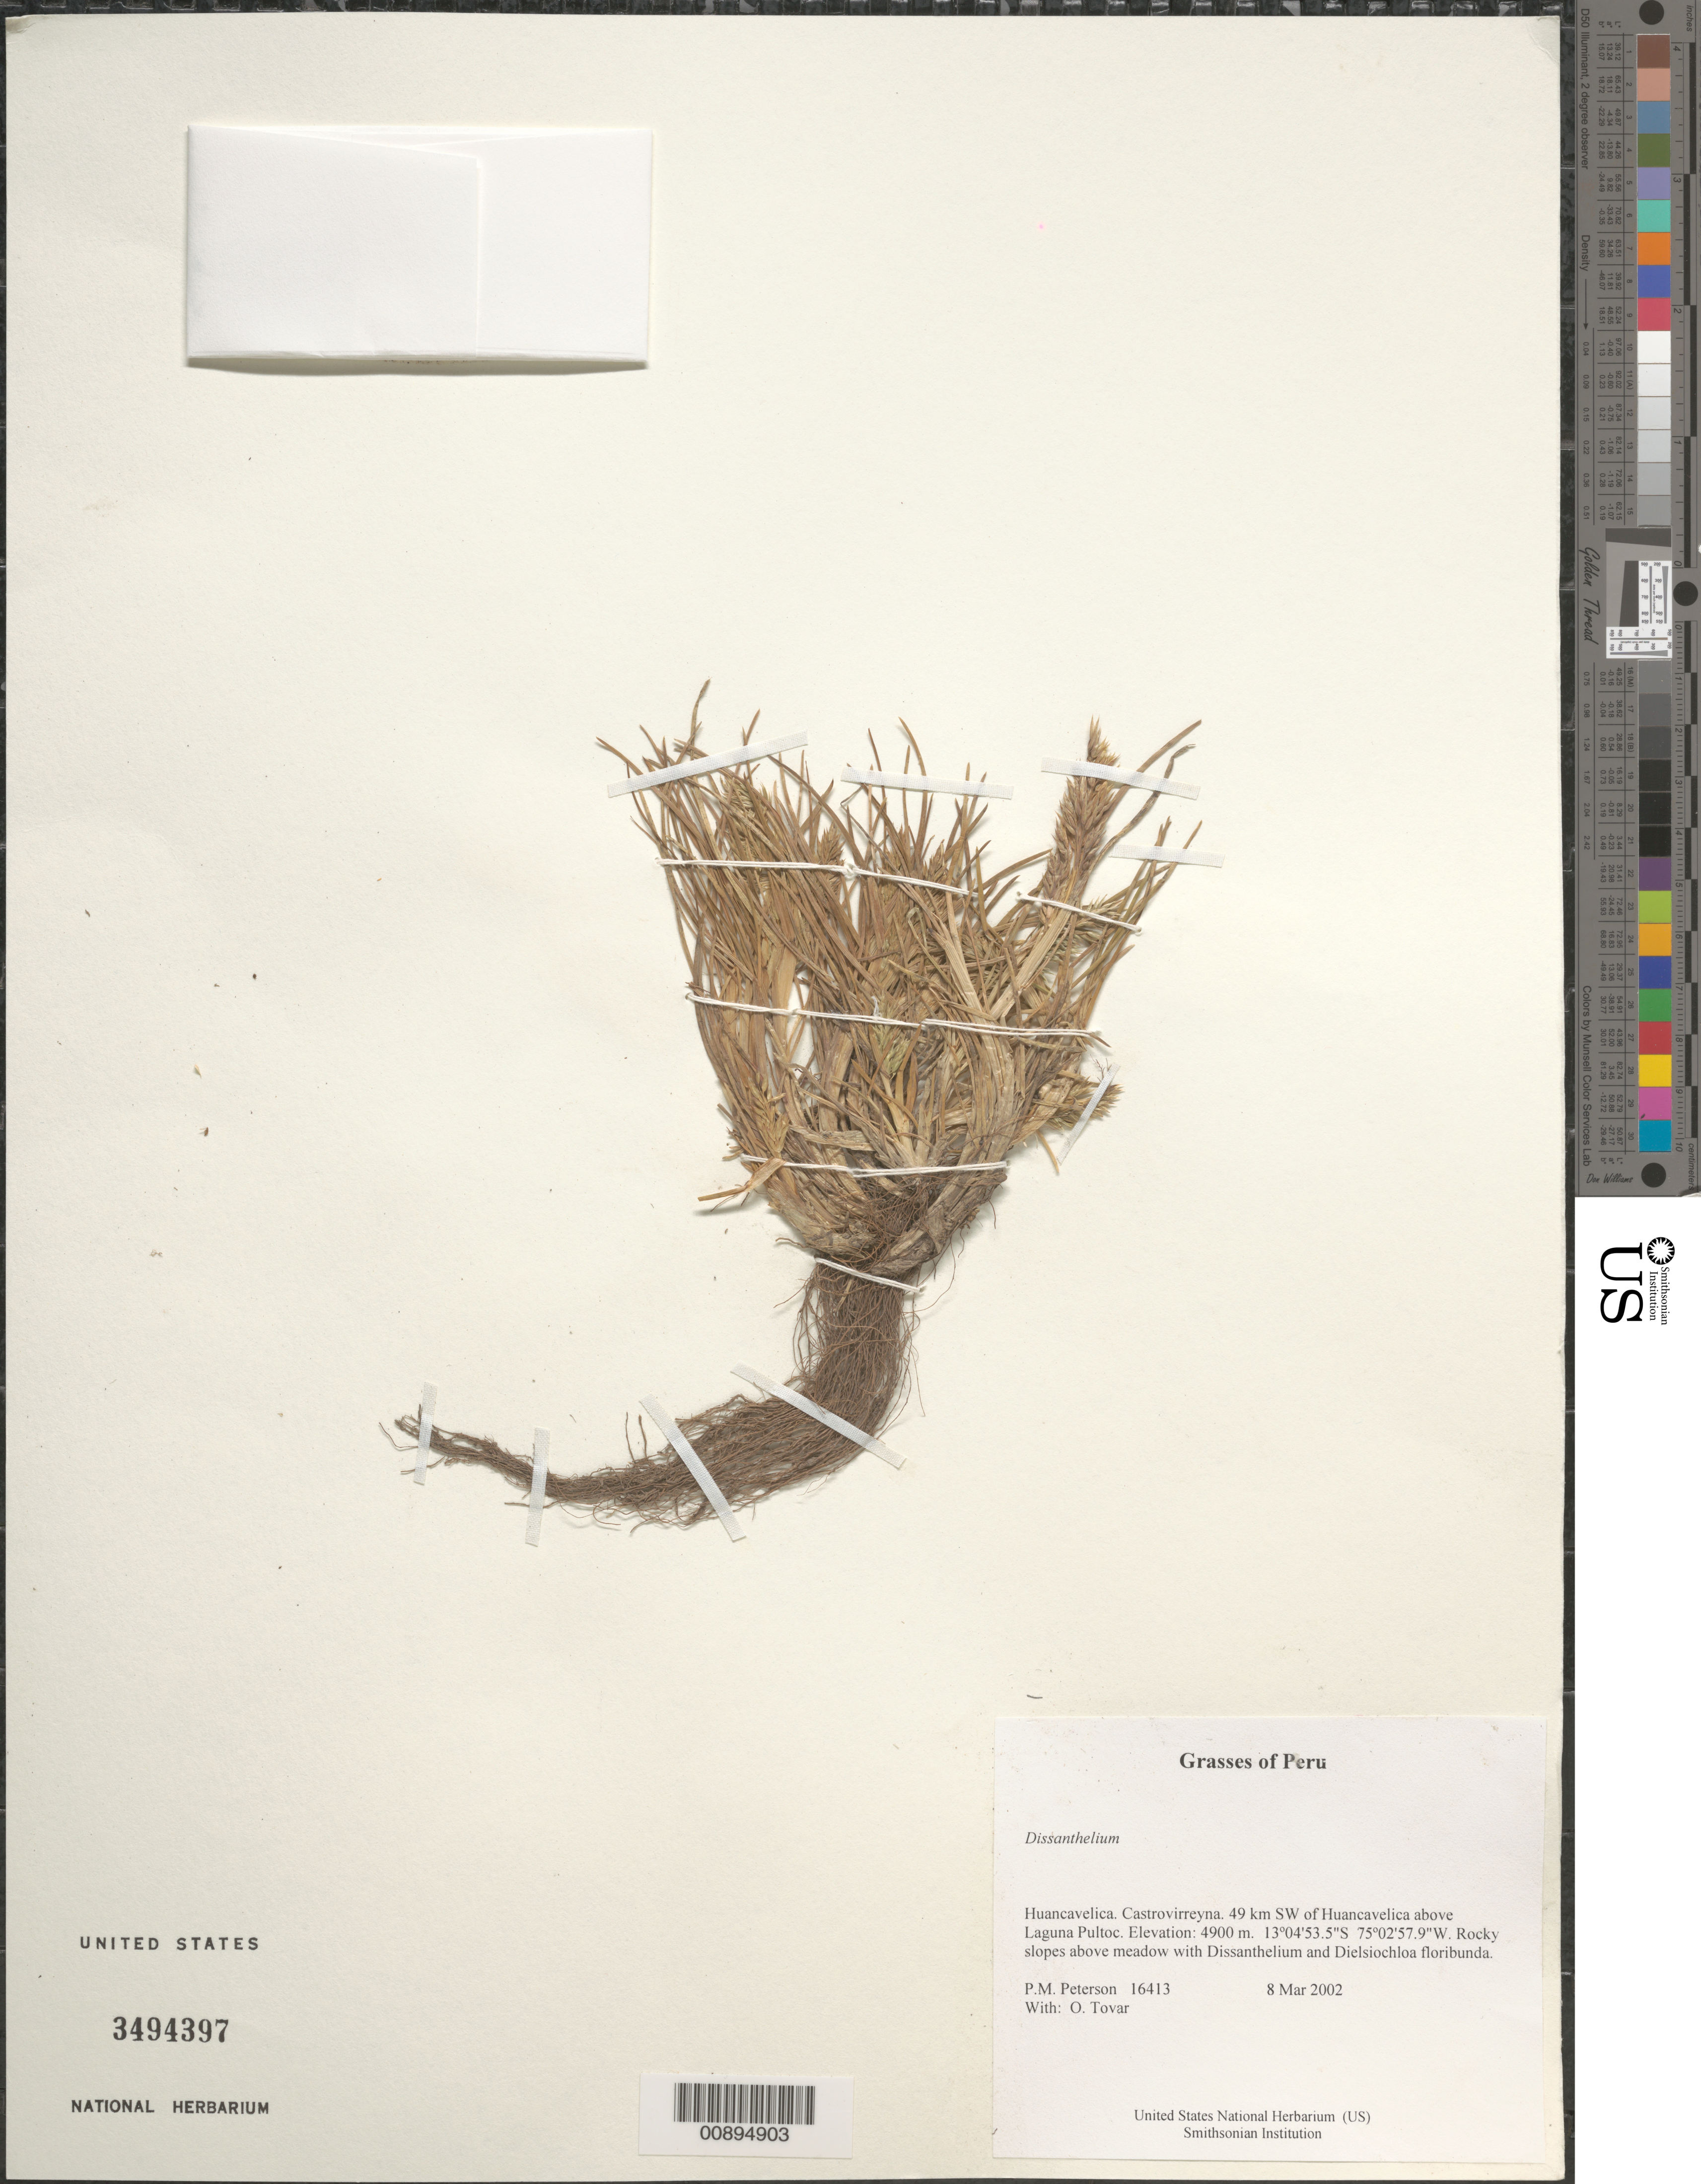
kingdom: Plantae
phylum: Tracheophyta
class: Liliopsida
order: Poales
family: Poaceae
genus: Dissanthelium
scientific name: Dissanthelium sp.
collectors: P. M. Peterson & Ó. Tovar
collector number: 16413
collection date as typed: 08 Mar 2002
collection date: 2002-03-08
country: Peru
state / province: Huancavelica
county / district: Castrovirreyna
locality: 49 km SW of Huancavelica above Laguna Pultoc.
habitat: Rocky slopes above meadow with ~Dissanthelium~ and ~Dielsiochloa floribunda~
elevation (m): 4900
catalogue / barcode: US 3494397